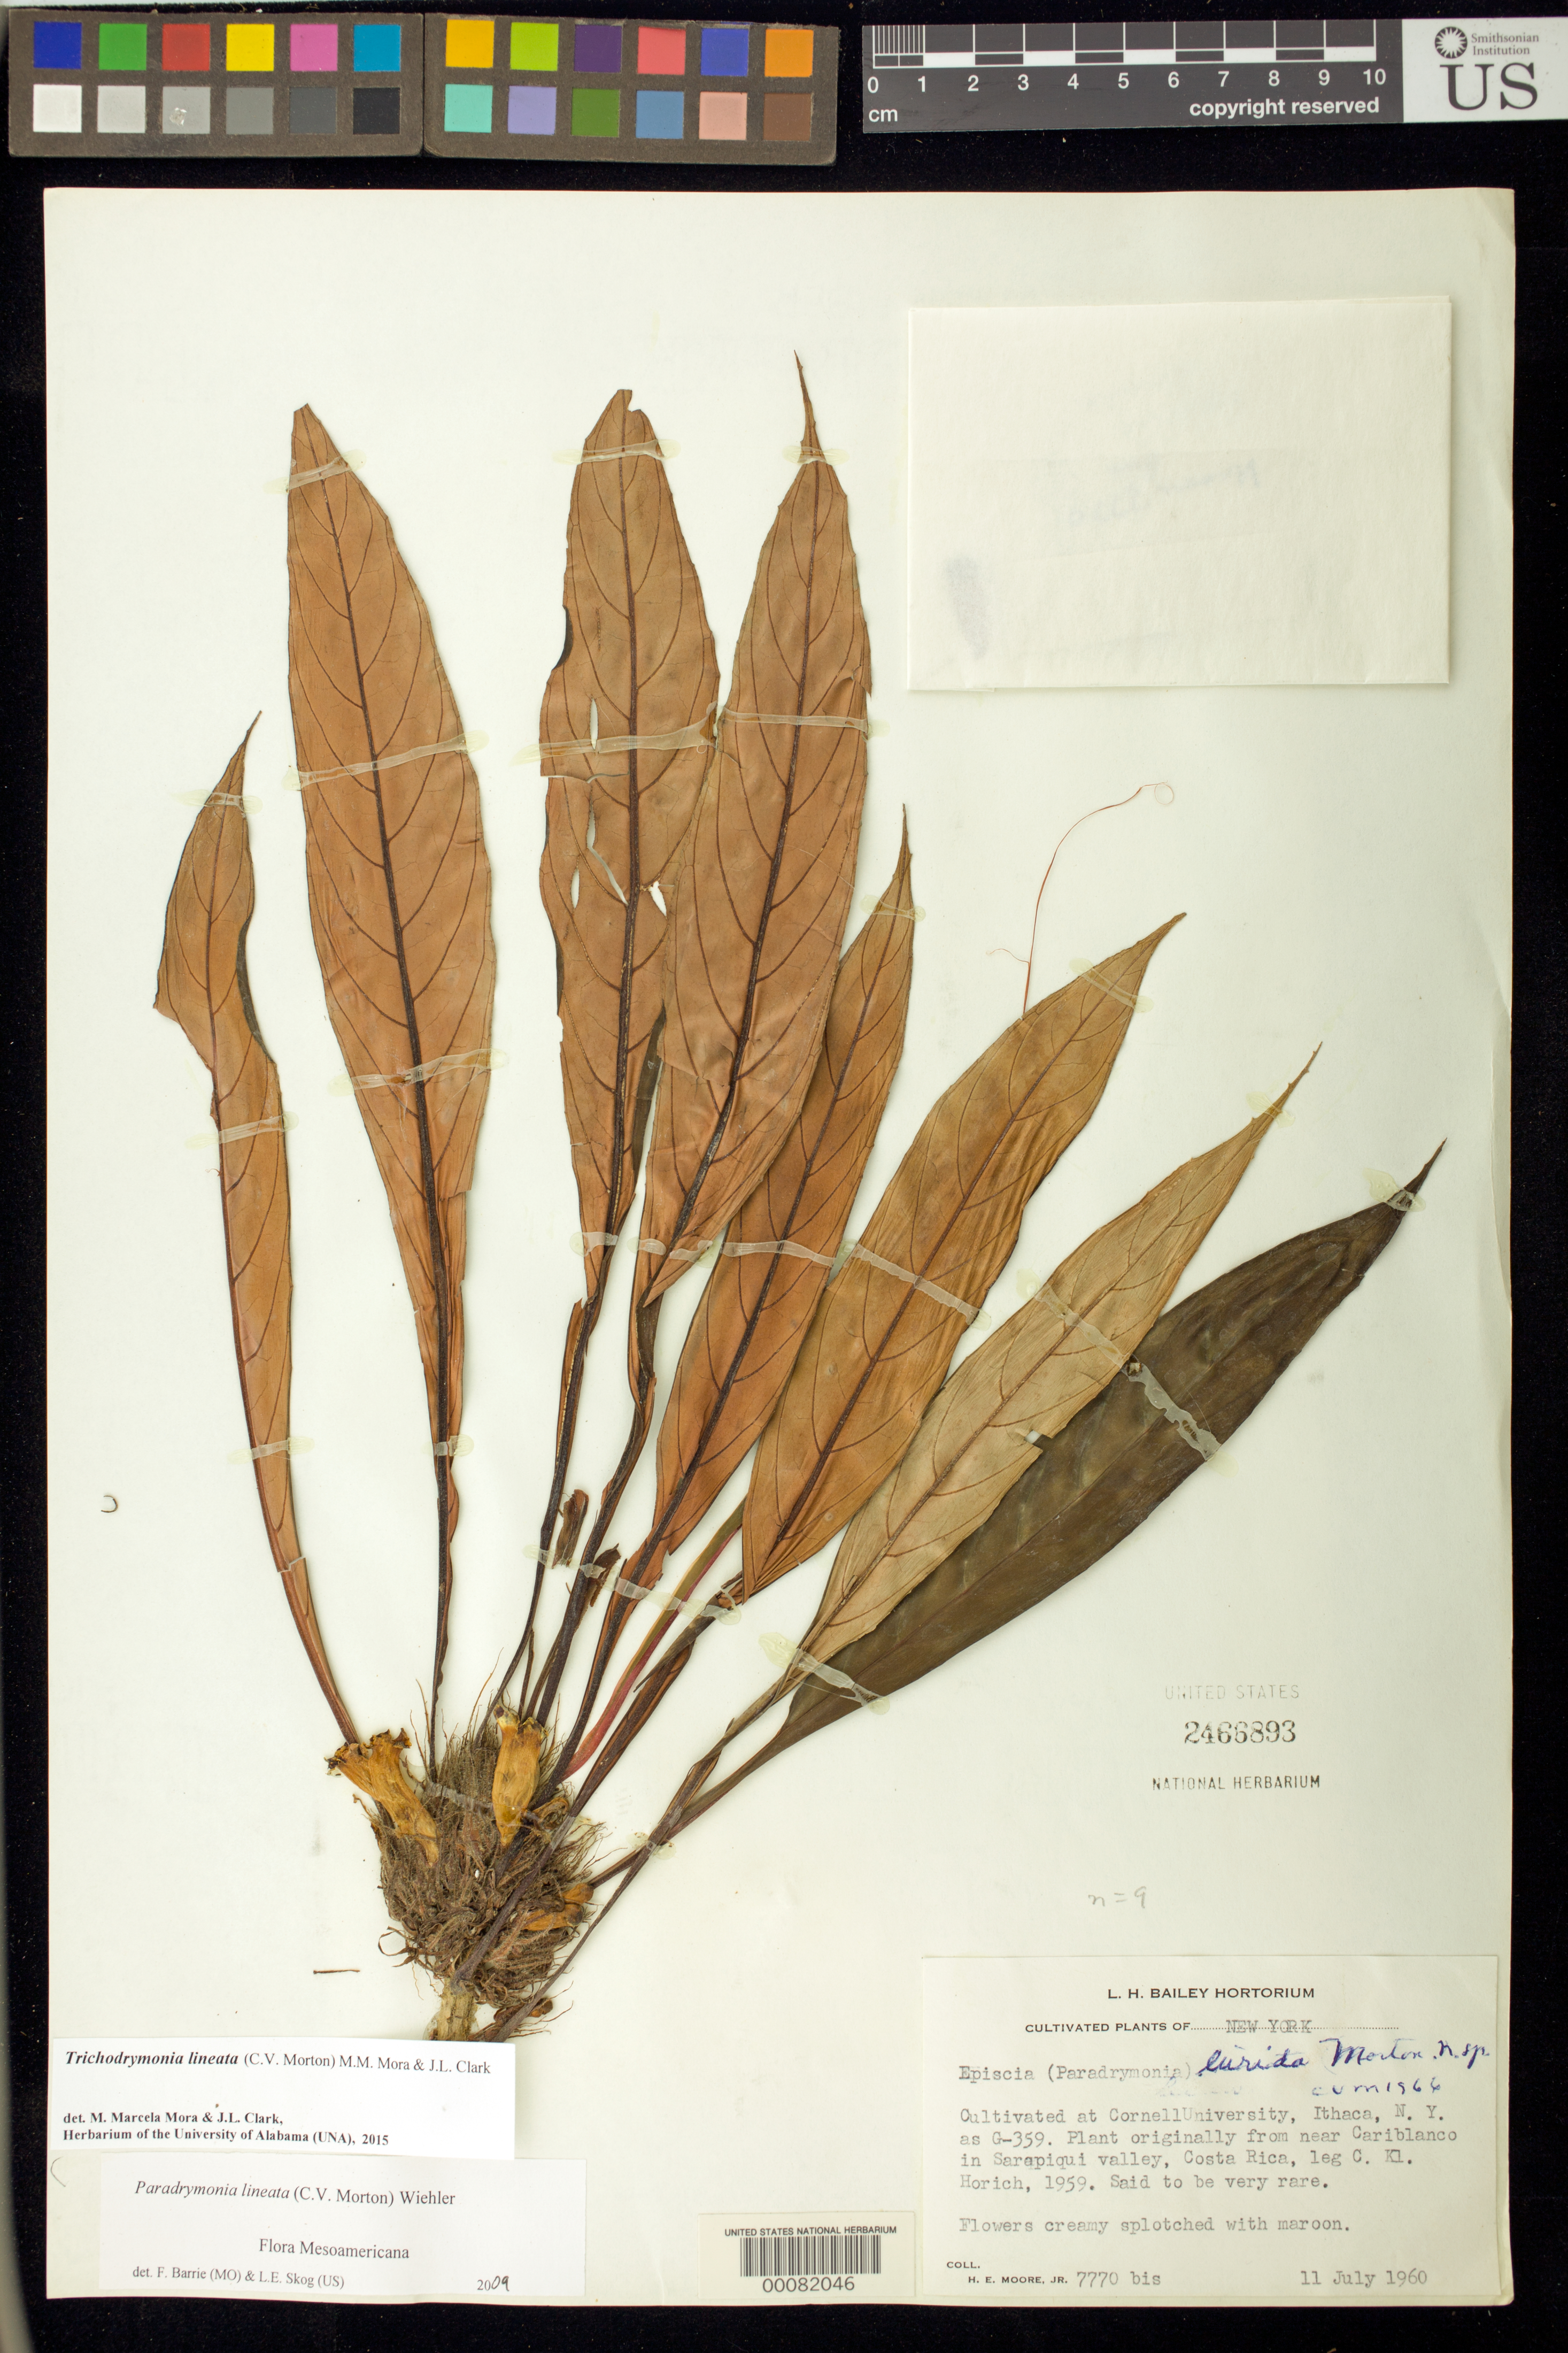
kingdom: Plantae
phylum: Tracheophyta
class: Magnoliopsida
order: Lamiales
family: Gesneriaceae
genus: Trichodrymonia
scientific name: Trichodrymonia lineata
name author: (C.V. Morton) M.M. Mora & J.L. Clark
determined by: Mora, M. M.; Clark, J. L.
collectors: H. E. Moore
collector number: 7770 bis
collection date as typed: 11 Jul 1960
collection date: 1960-07-11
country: Costa Rica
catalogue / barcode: US 2466893